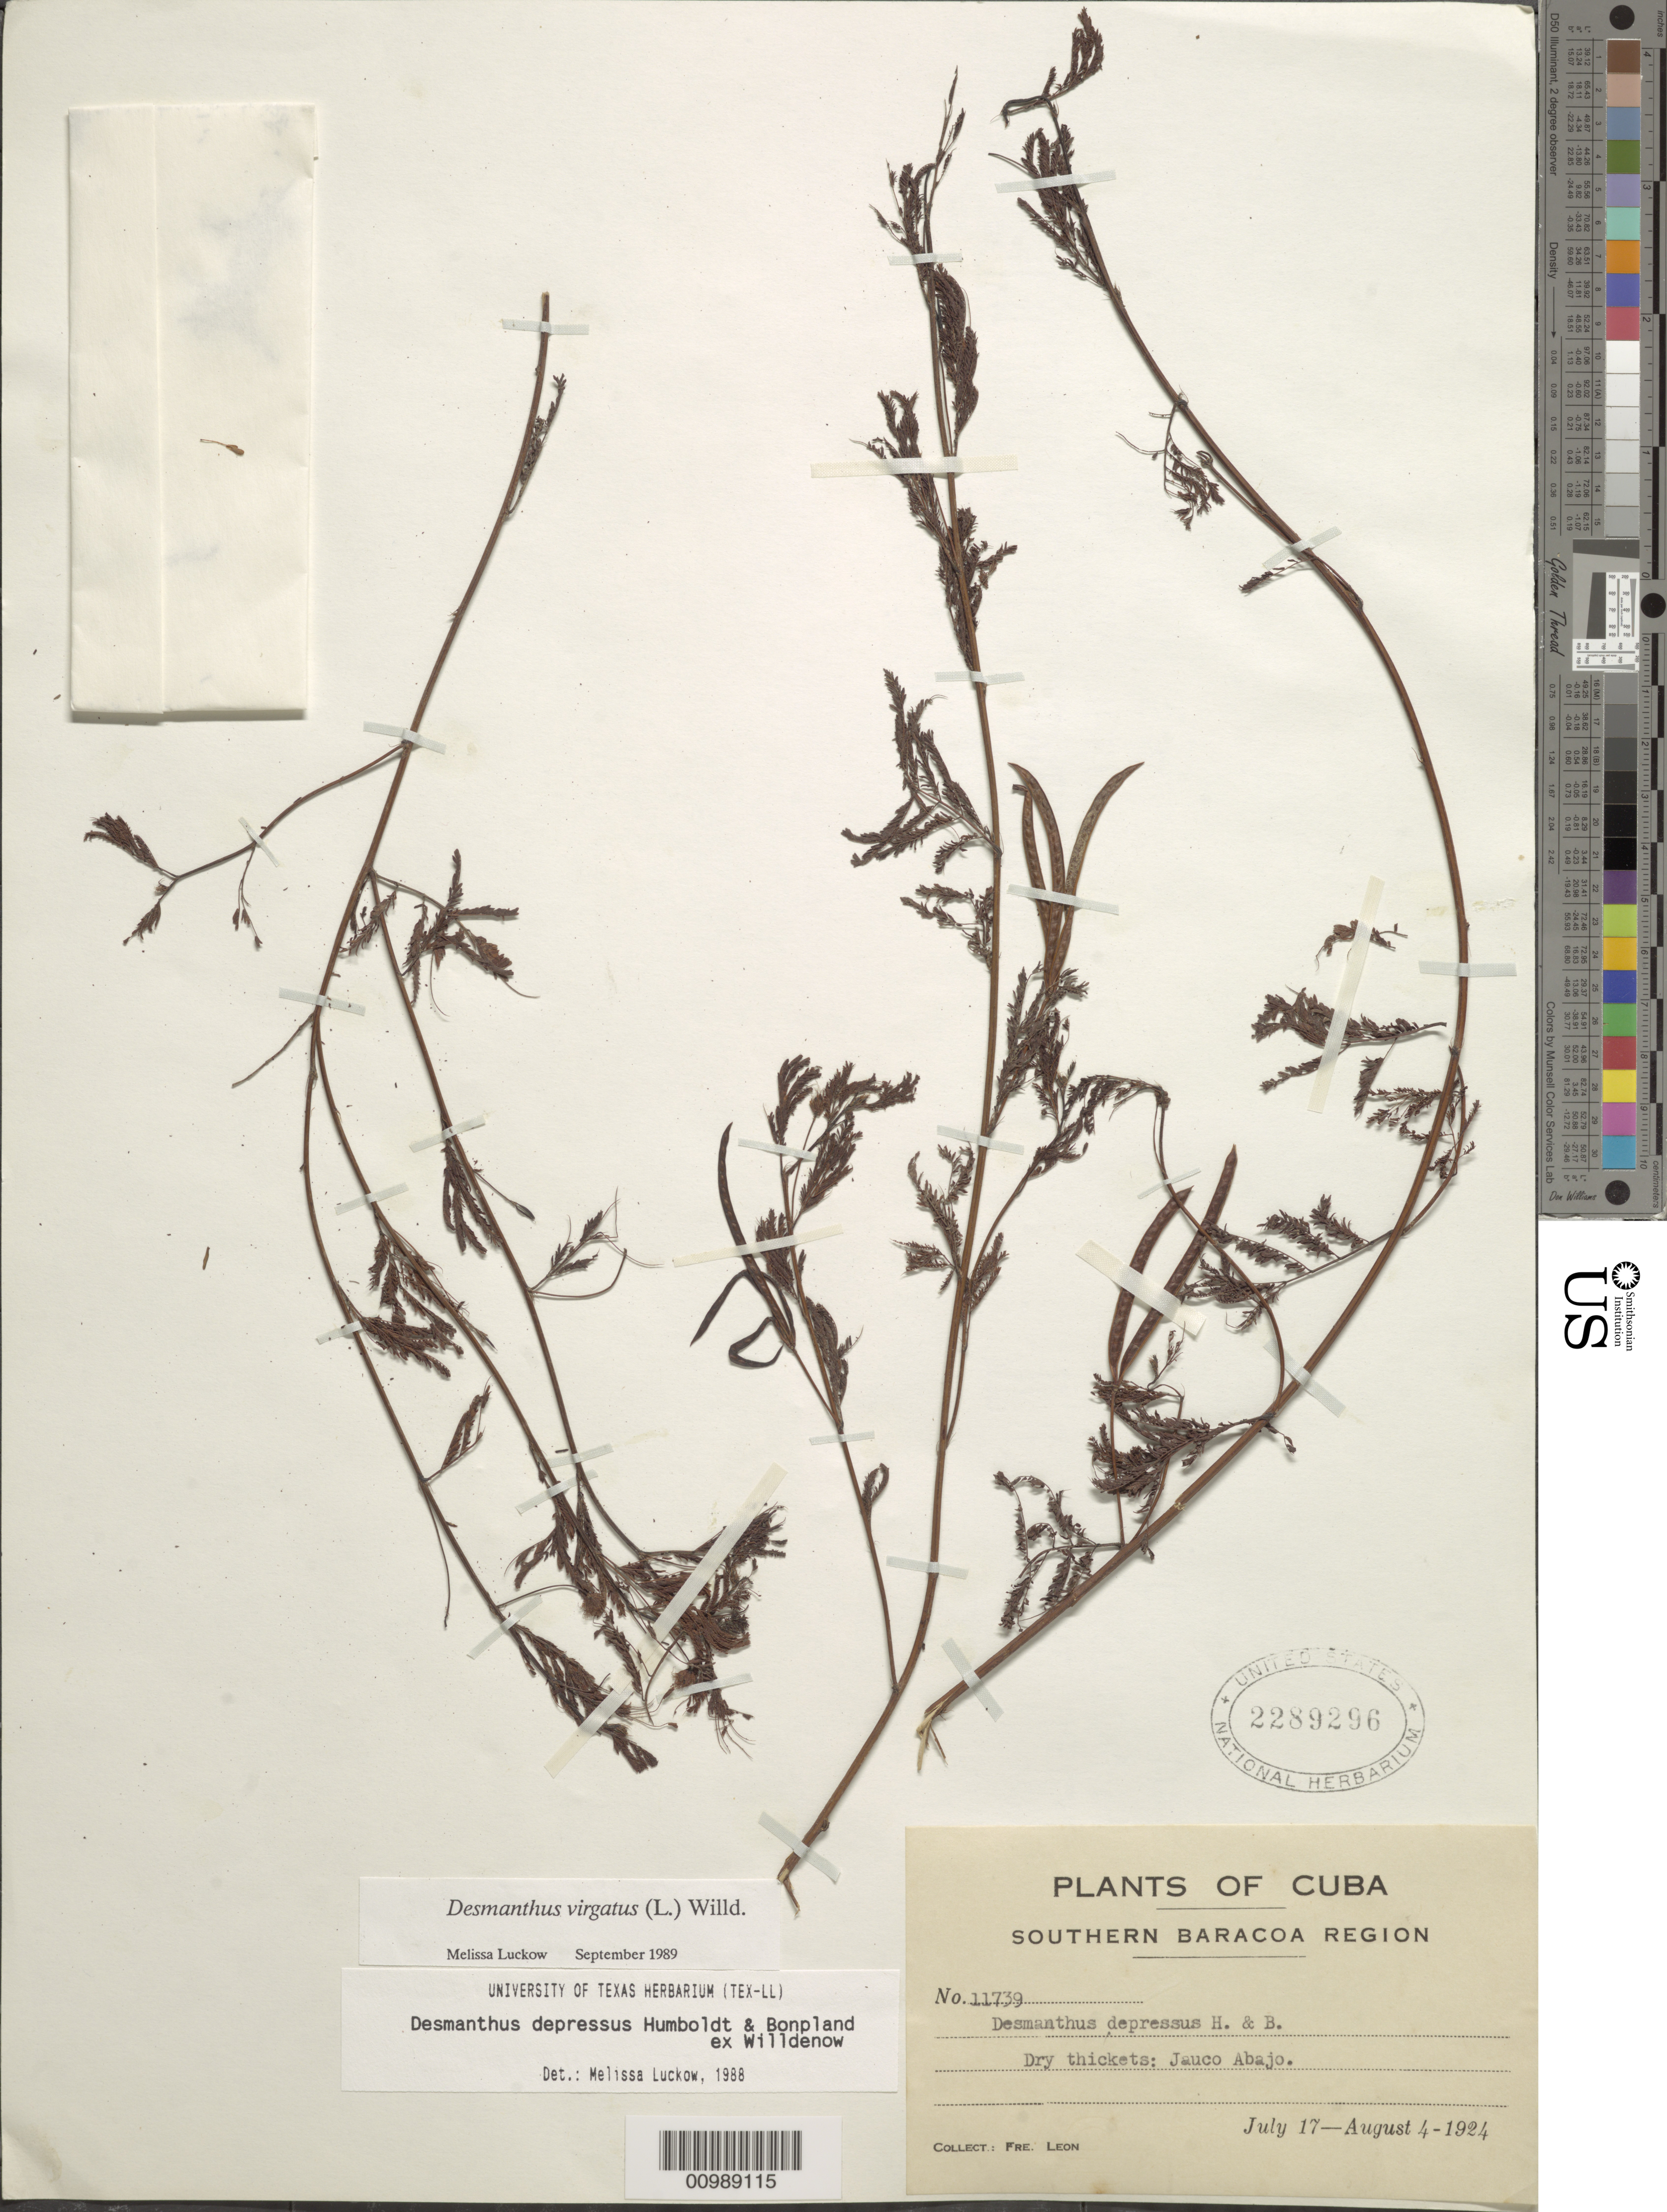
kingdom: Plantae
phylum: Tracheophyta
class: Magnoliopsida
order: Fabales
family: Fabaceae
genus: Desmanthus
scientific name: Desmanthus virgatus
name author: (L.) Willd.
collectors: Bro. León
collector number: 11739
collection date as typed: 17 Jul 1924 to 04 Aug 1924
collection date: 1924-07-17/1924-08-04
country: Cuba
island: Cuba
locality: Southern Baracoa Region; Jauco Abajo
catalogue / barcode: US 2289296